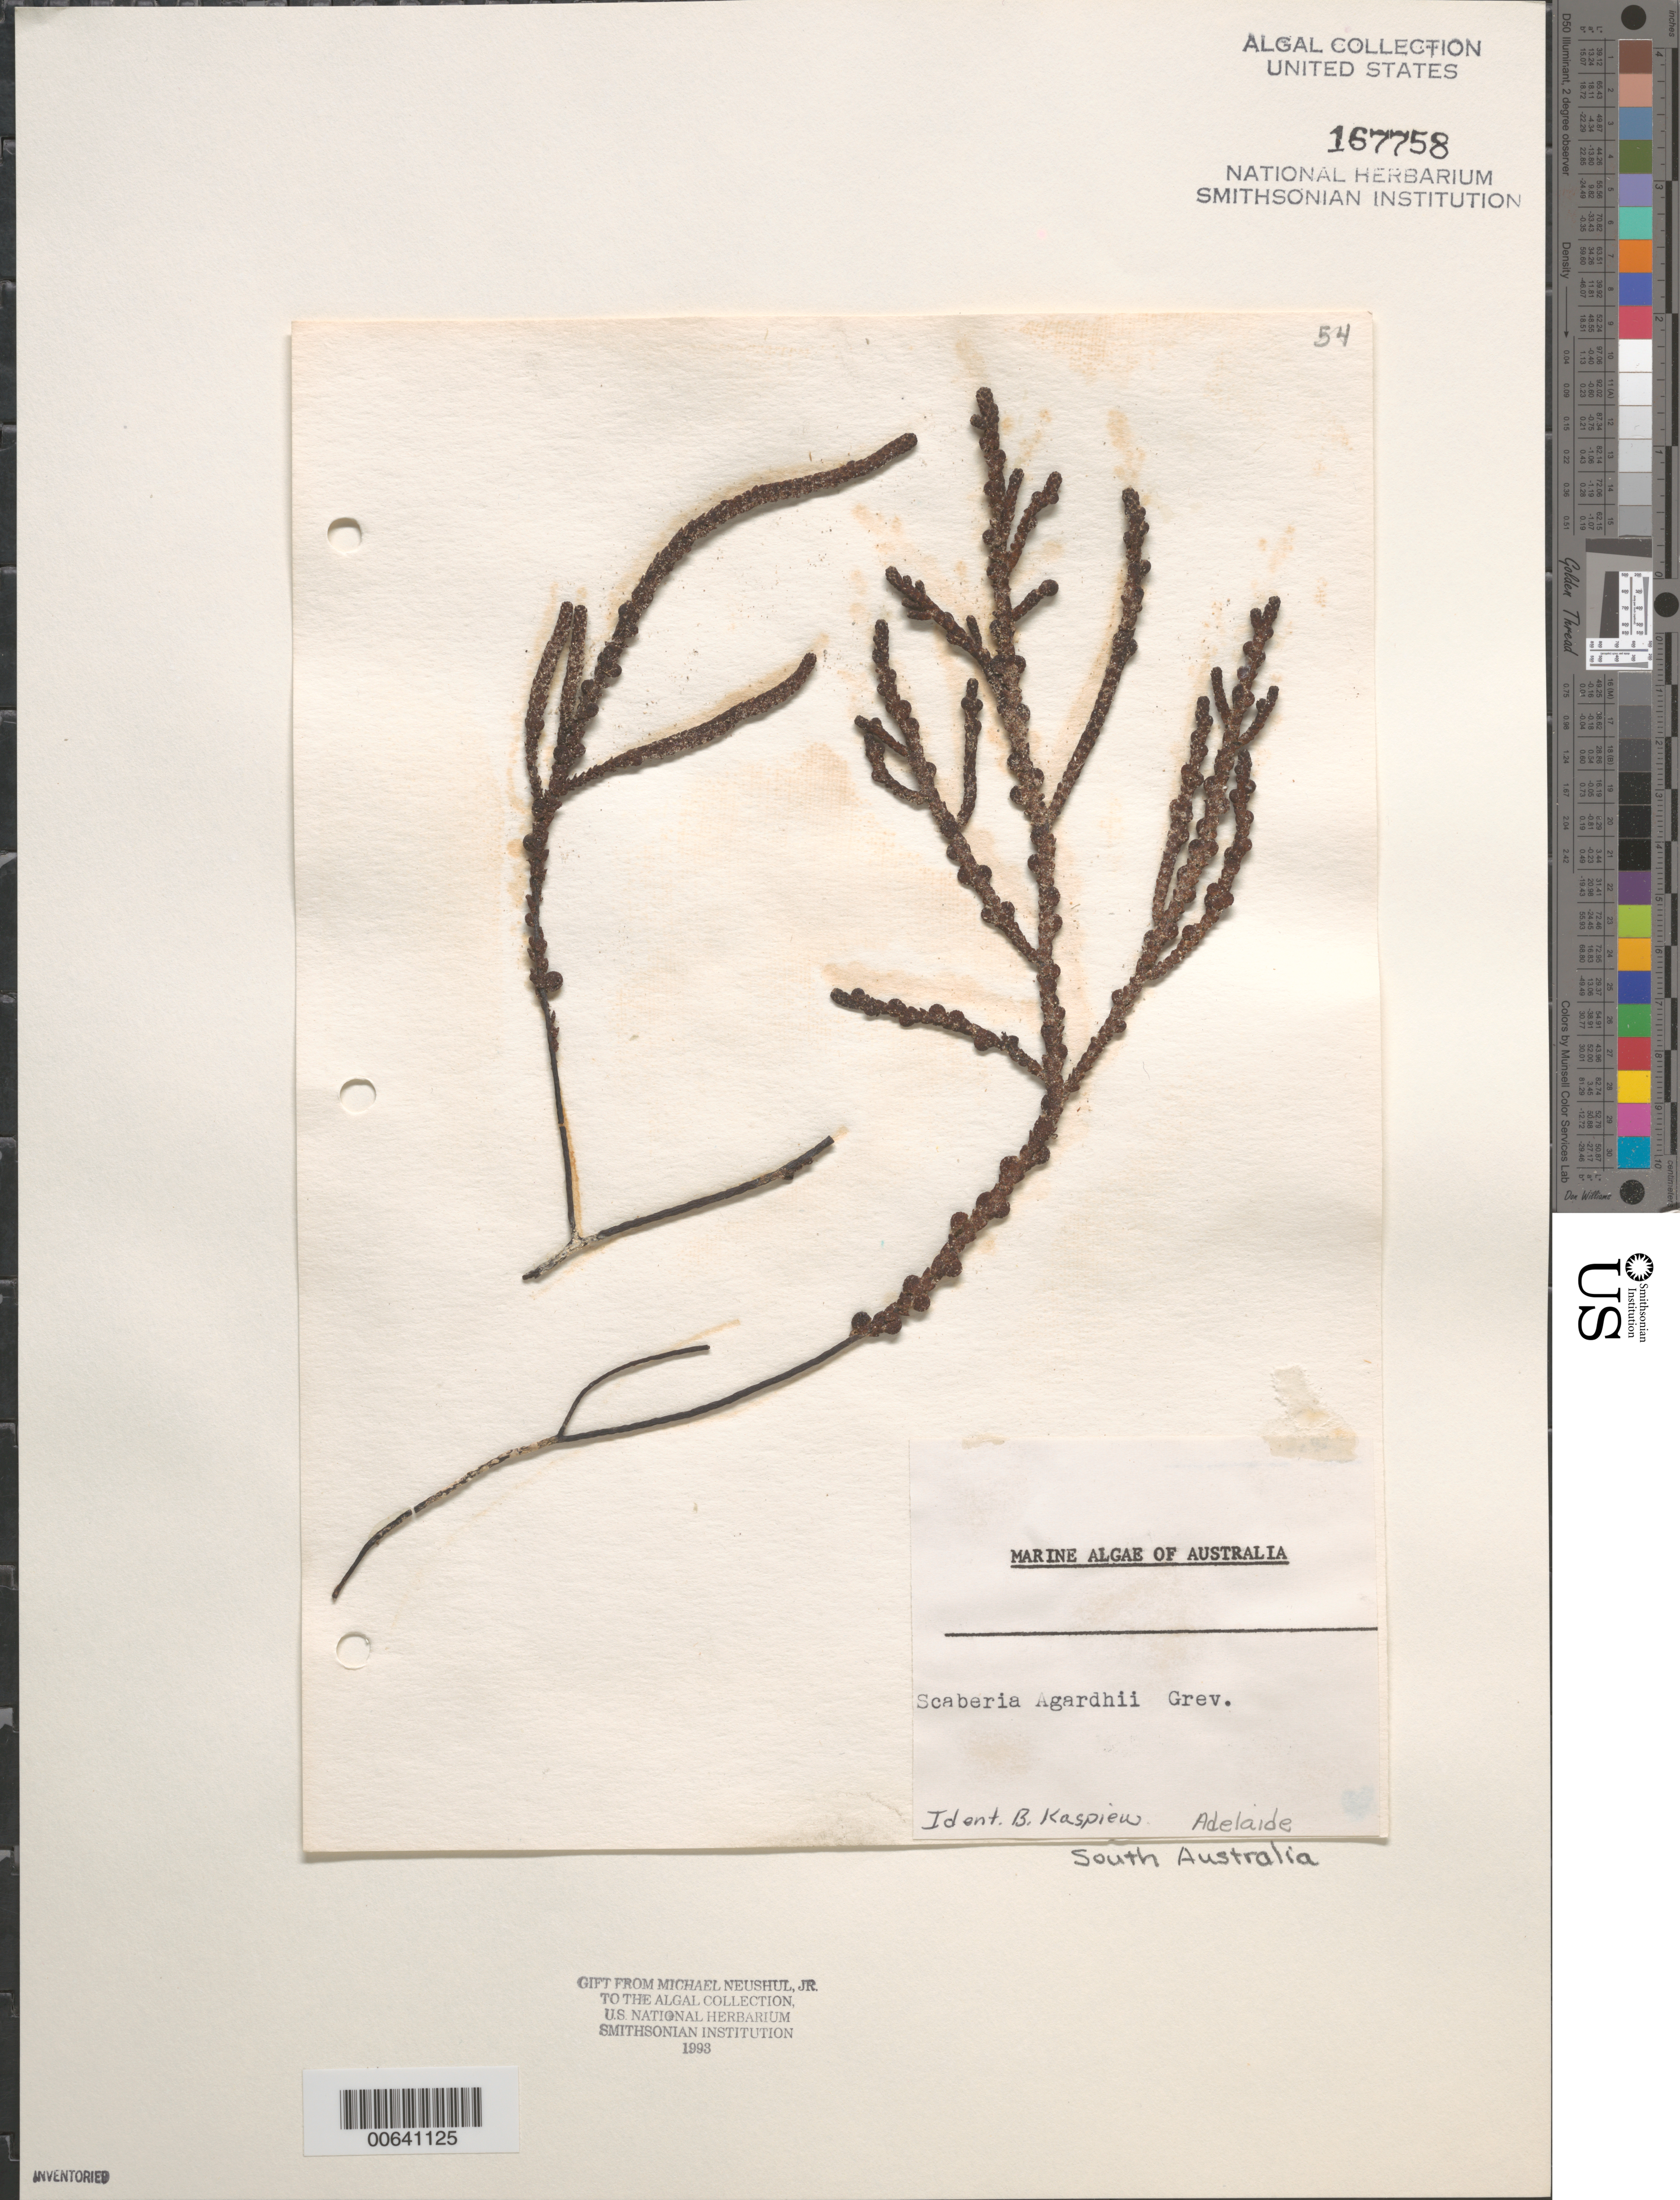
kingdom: Chromista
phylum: Ochrophyta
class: Phaeophyceae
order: Fucales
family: Sargassaceae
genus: Scaberia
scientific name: Scaberia agardhii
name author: Greville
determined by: Kaspiew, B.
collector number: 54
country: Australia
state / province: South Australia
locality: Adelaide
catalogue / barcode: US 167758